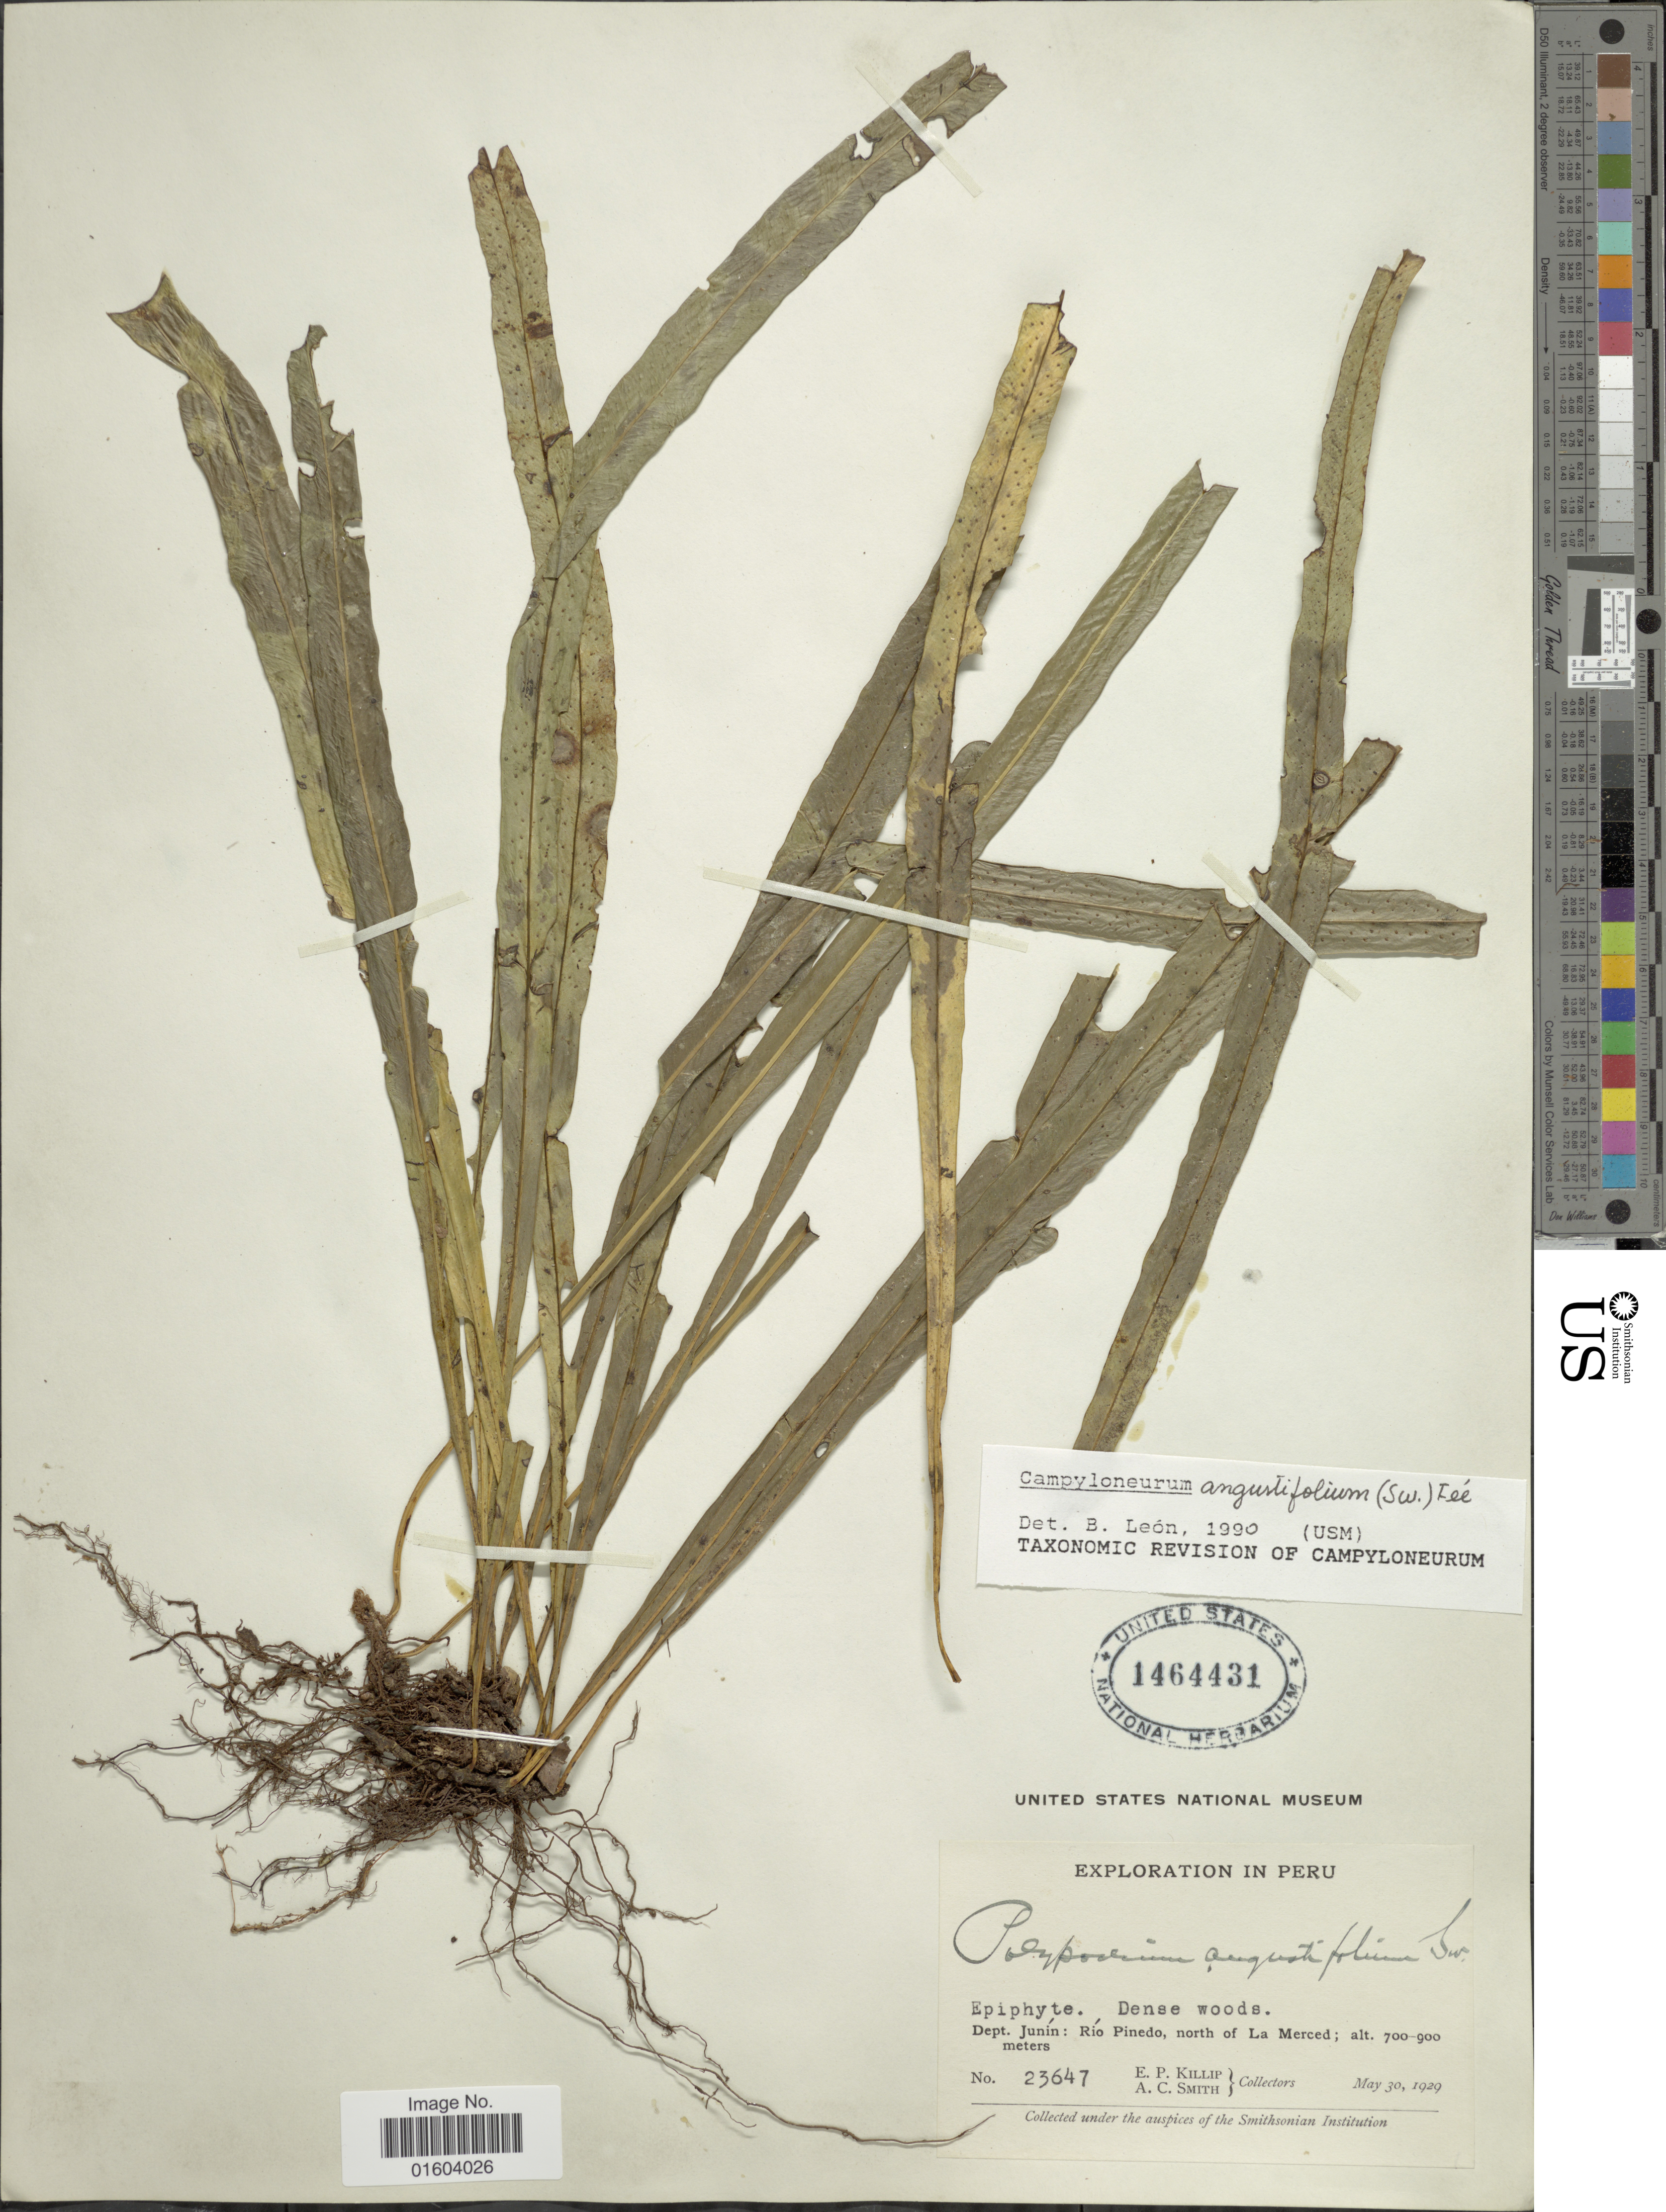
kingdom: Plantae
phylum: Tracheophyta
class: Polypodiopsida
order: Polypodiales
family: Polypodiaceae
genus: Campyloneurum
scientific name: Campyloneurum angustifolium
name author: (Sw.) Fée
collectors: E. P. Killip & A. C. Smith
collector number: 23647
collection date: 1929-05-30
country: Peru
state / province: Junín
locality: Peru, Dept. Junin: Rio Pinedo, north of La Merced.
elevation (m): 700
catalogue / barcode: US 1464431